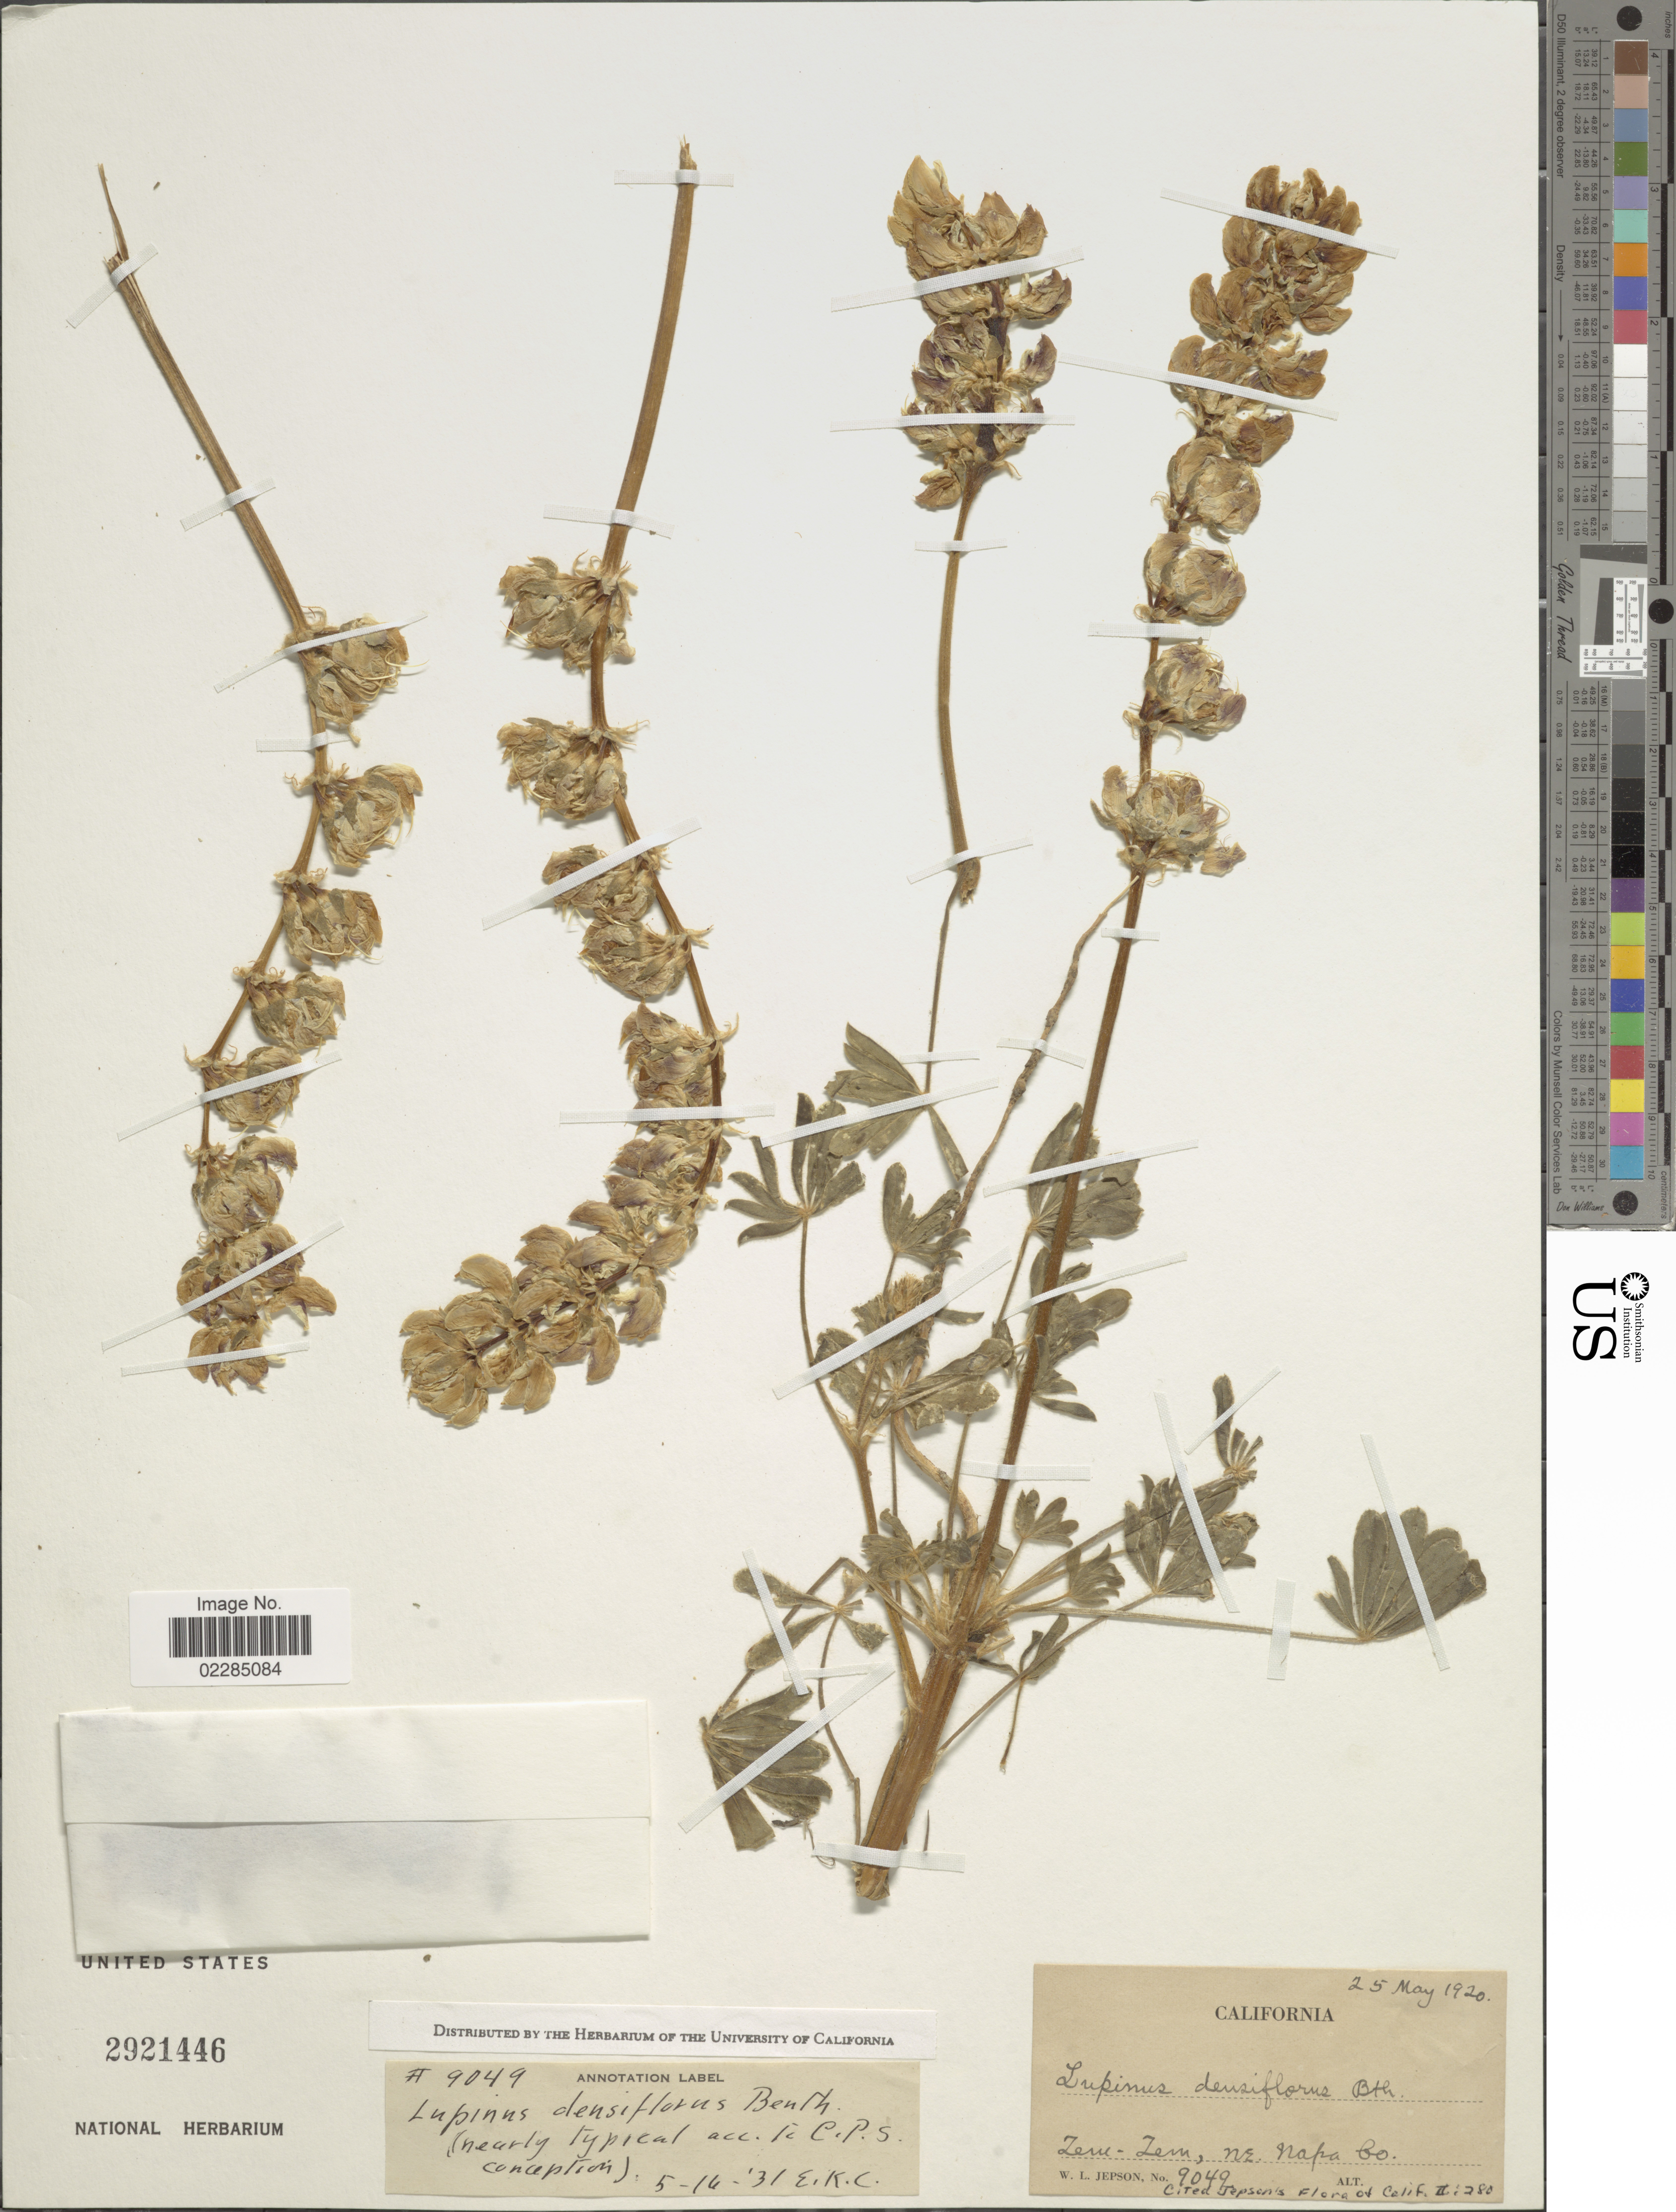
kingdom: Plantae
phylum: Tracheophyta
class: Magnoliopsida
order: Fabales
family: Fabaceae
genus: Lupinus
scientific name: Lupinus densiflorus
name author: Benth.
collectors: W. L. Jepson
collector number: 9049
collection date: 1920-05-25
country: United States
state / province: California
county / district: Napa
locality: Zem- Zem, NE Napa Co.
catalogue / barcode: US 2921446